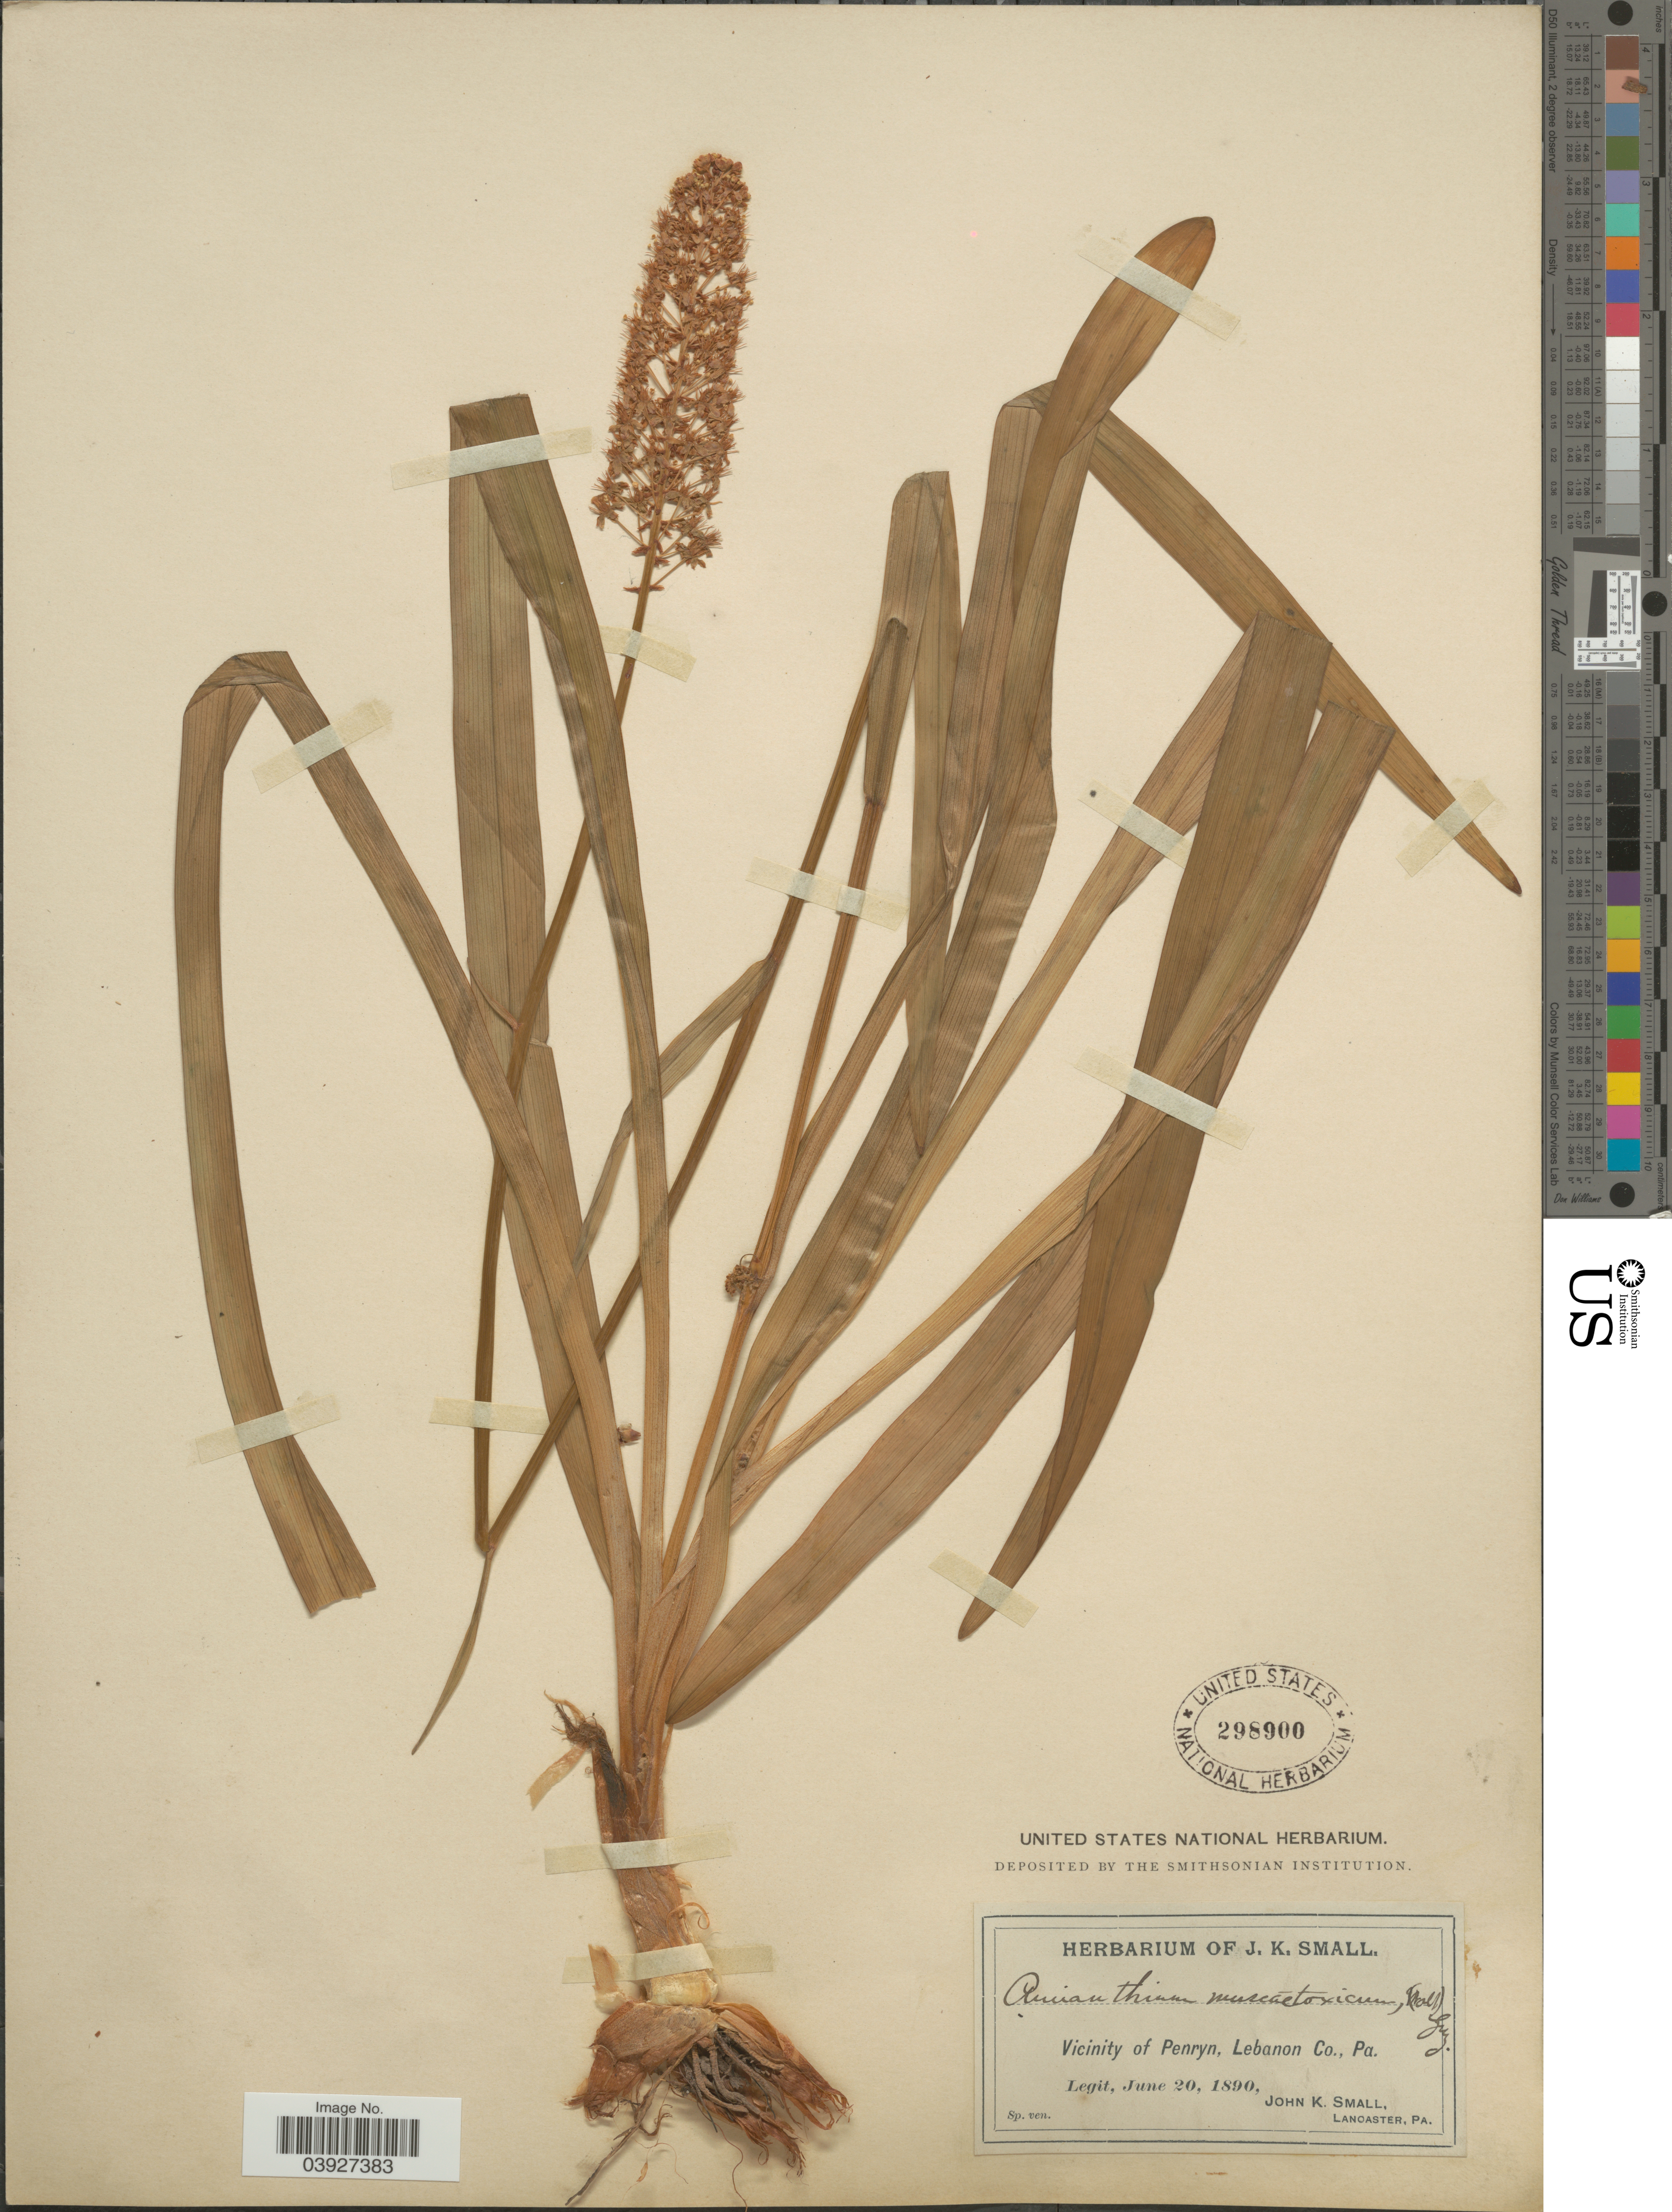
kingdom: Plantae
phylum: Tracheophyta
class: Liliopsida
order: Liliales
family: Melanthiaceae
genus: Amianthium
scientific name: Amianthium muscitoxicum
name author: (Walter) A. Gray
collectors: J. K. Small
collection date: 1890-06-20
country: United States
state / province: Pennsylvania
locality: Vicinity of Penryn, Lebanon Co.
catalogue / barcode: US 298900